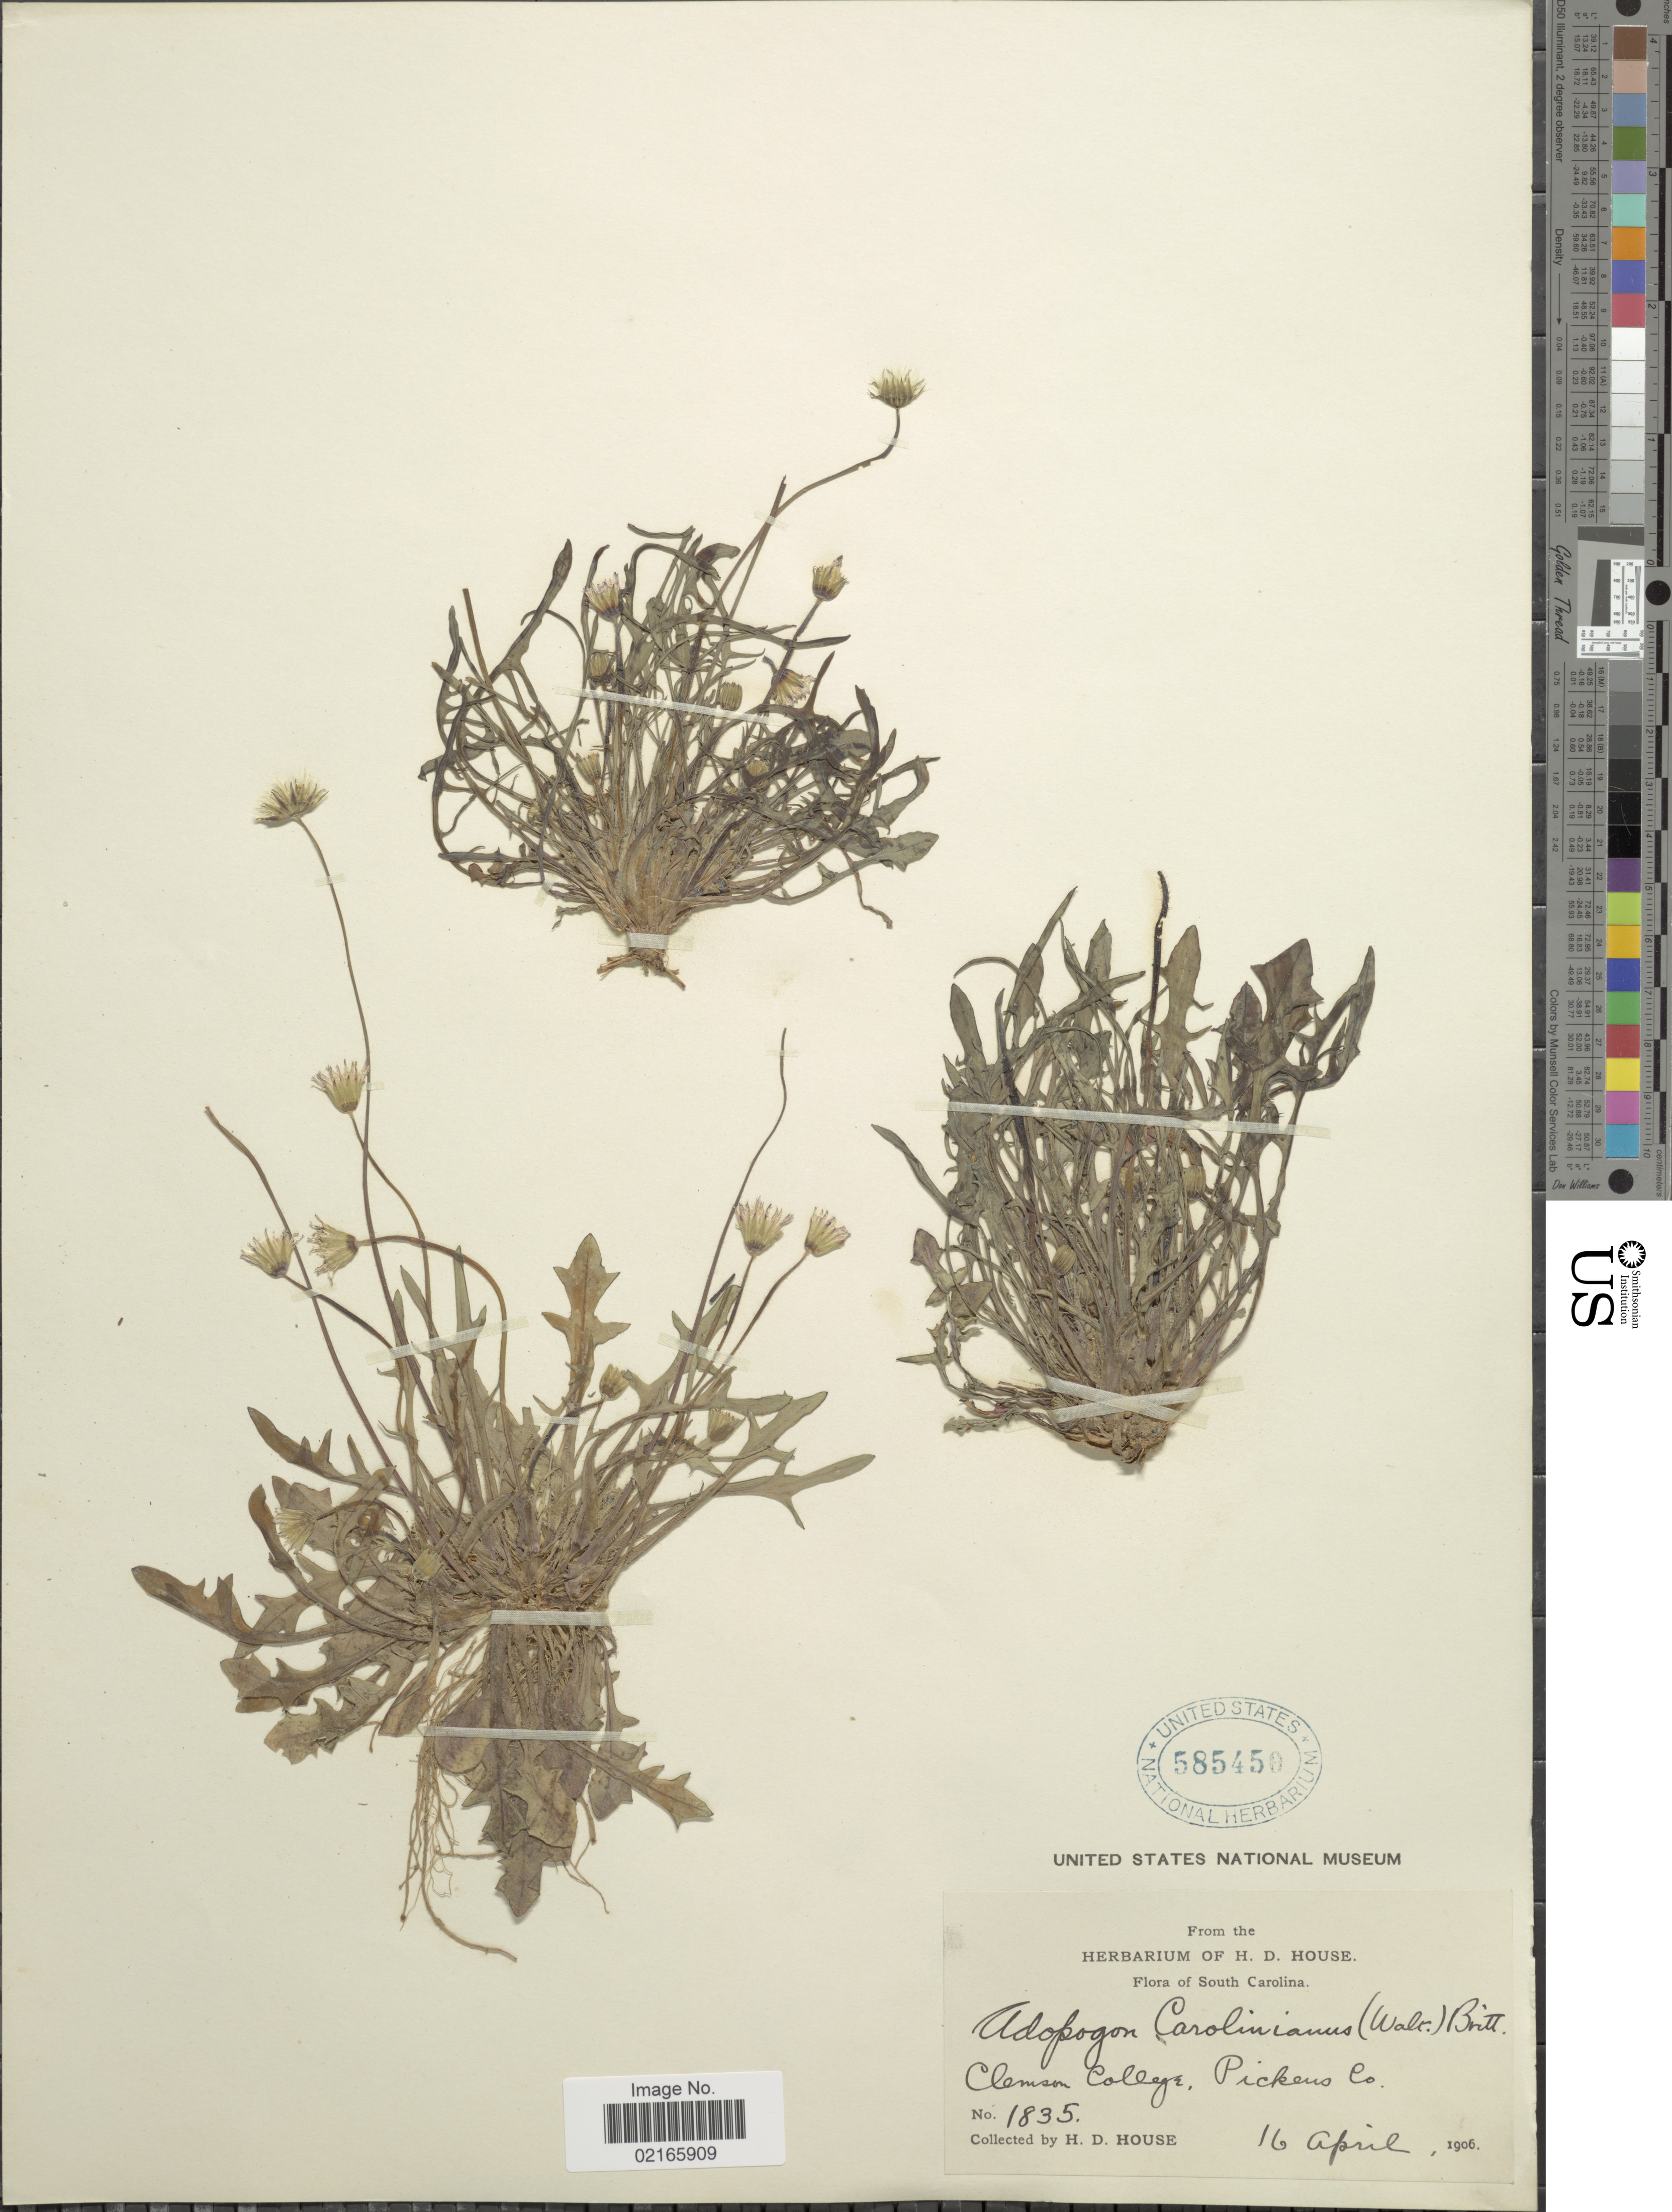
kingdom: Plantae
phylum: Tracheophyta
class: Magnoliopsida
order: Asterales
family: Asteraceae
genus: Krigia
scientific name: Krigia virginica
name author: (L.) Willd.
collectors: H. D. House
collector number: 1835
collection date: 1906-04-16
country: United States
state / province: South Carolina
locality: Clemson College, Pickeus Co.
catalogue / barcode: US 585450